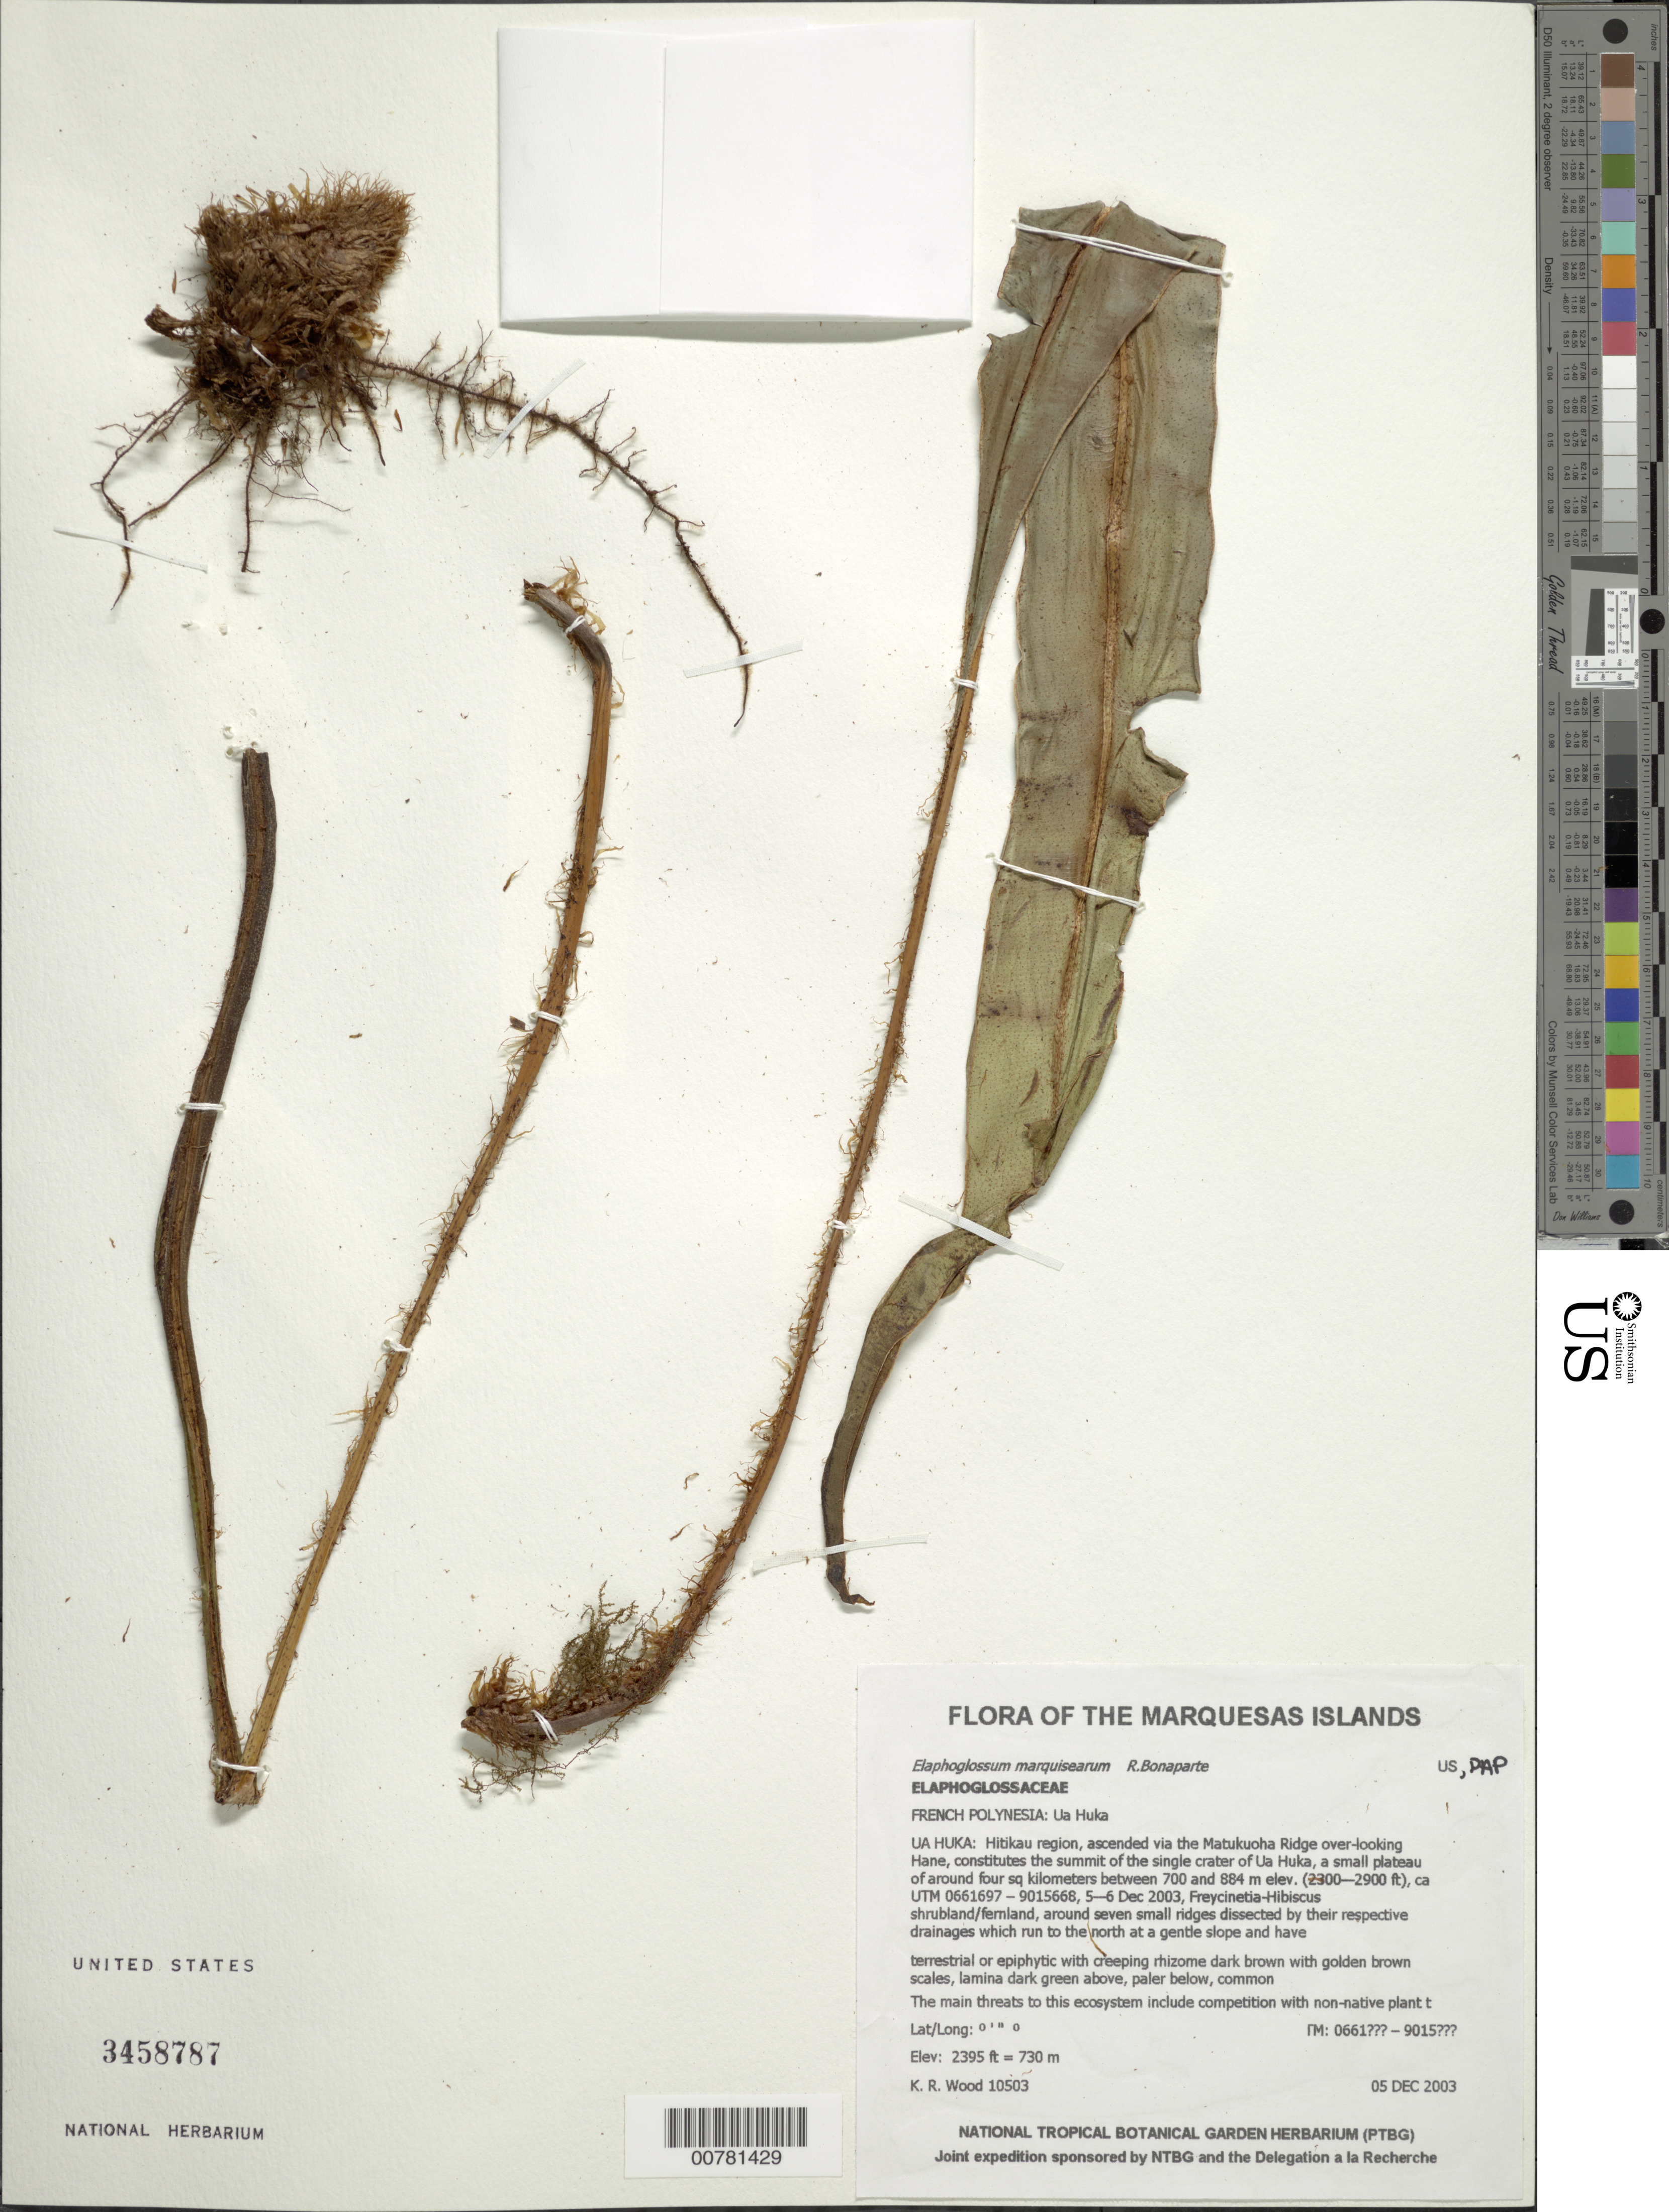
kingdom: Plantae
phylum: Tracheophyta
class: Polypodiopsida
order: Polypodiales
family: Dryopteridaceae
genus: Elaphoglossum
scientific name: Elaphoglossum marquisearum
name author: Bonap.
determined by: Lorence, David H., (PTBG), National Tropical Botanical Garden (UNITED STATES)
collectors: K. R. Wood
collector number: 10503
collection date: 2003-12-05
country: French Polynesia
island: Ua Huka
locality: Hitikau region, ascended via the Matukuoha Ridge over-looking Hane, constitutes the summit of the single crater of Ua Huka, a small plateau of around four sq kilometers between 700 and 884 m elev.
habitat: Freycinetia - Hibiscus shrubland/fernland, around seven small ridges dissected by their respective drainages which run to the north at a gentle slope and have running water and small plunge pools in lower sections, vegetation is dominated by Freycinetia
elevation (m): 730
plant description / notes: Competition with non-native plant taxa or animals that could make their way up from the lower regions. The area should be biologically monitored periodically for any such threats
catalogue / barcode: US 3458787